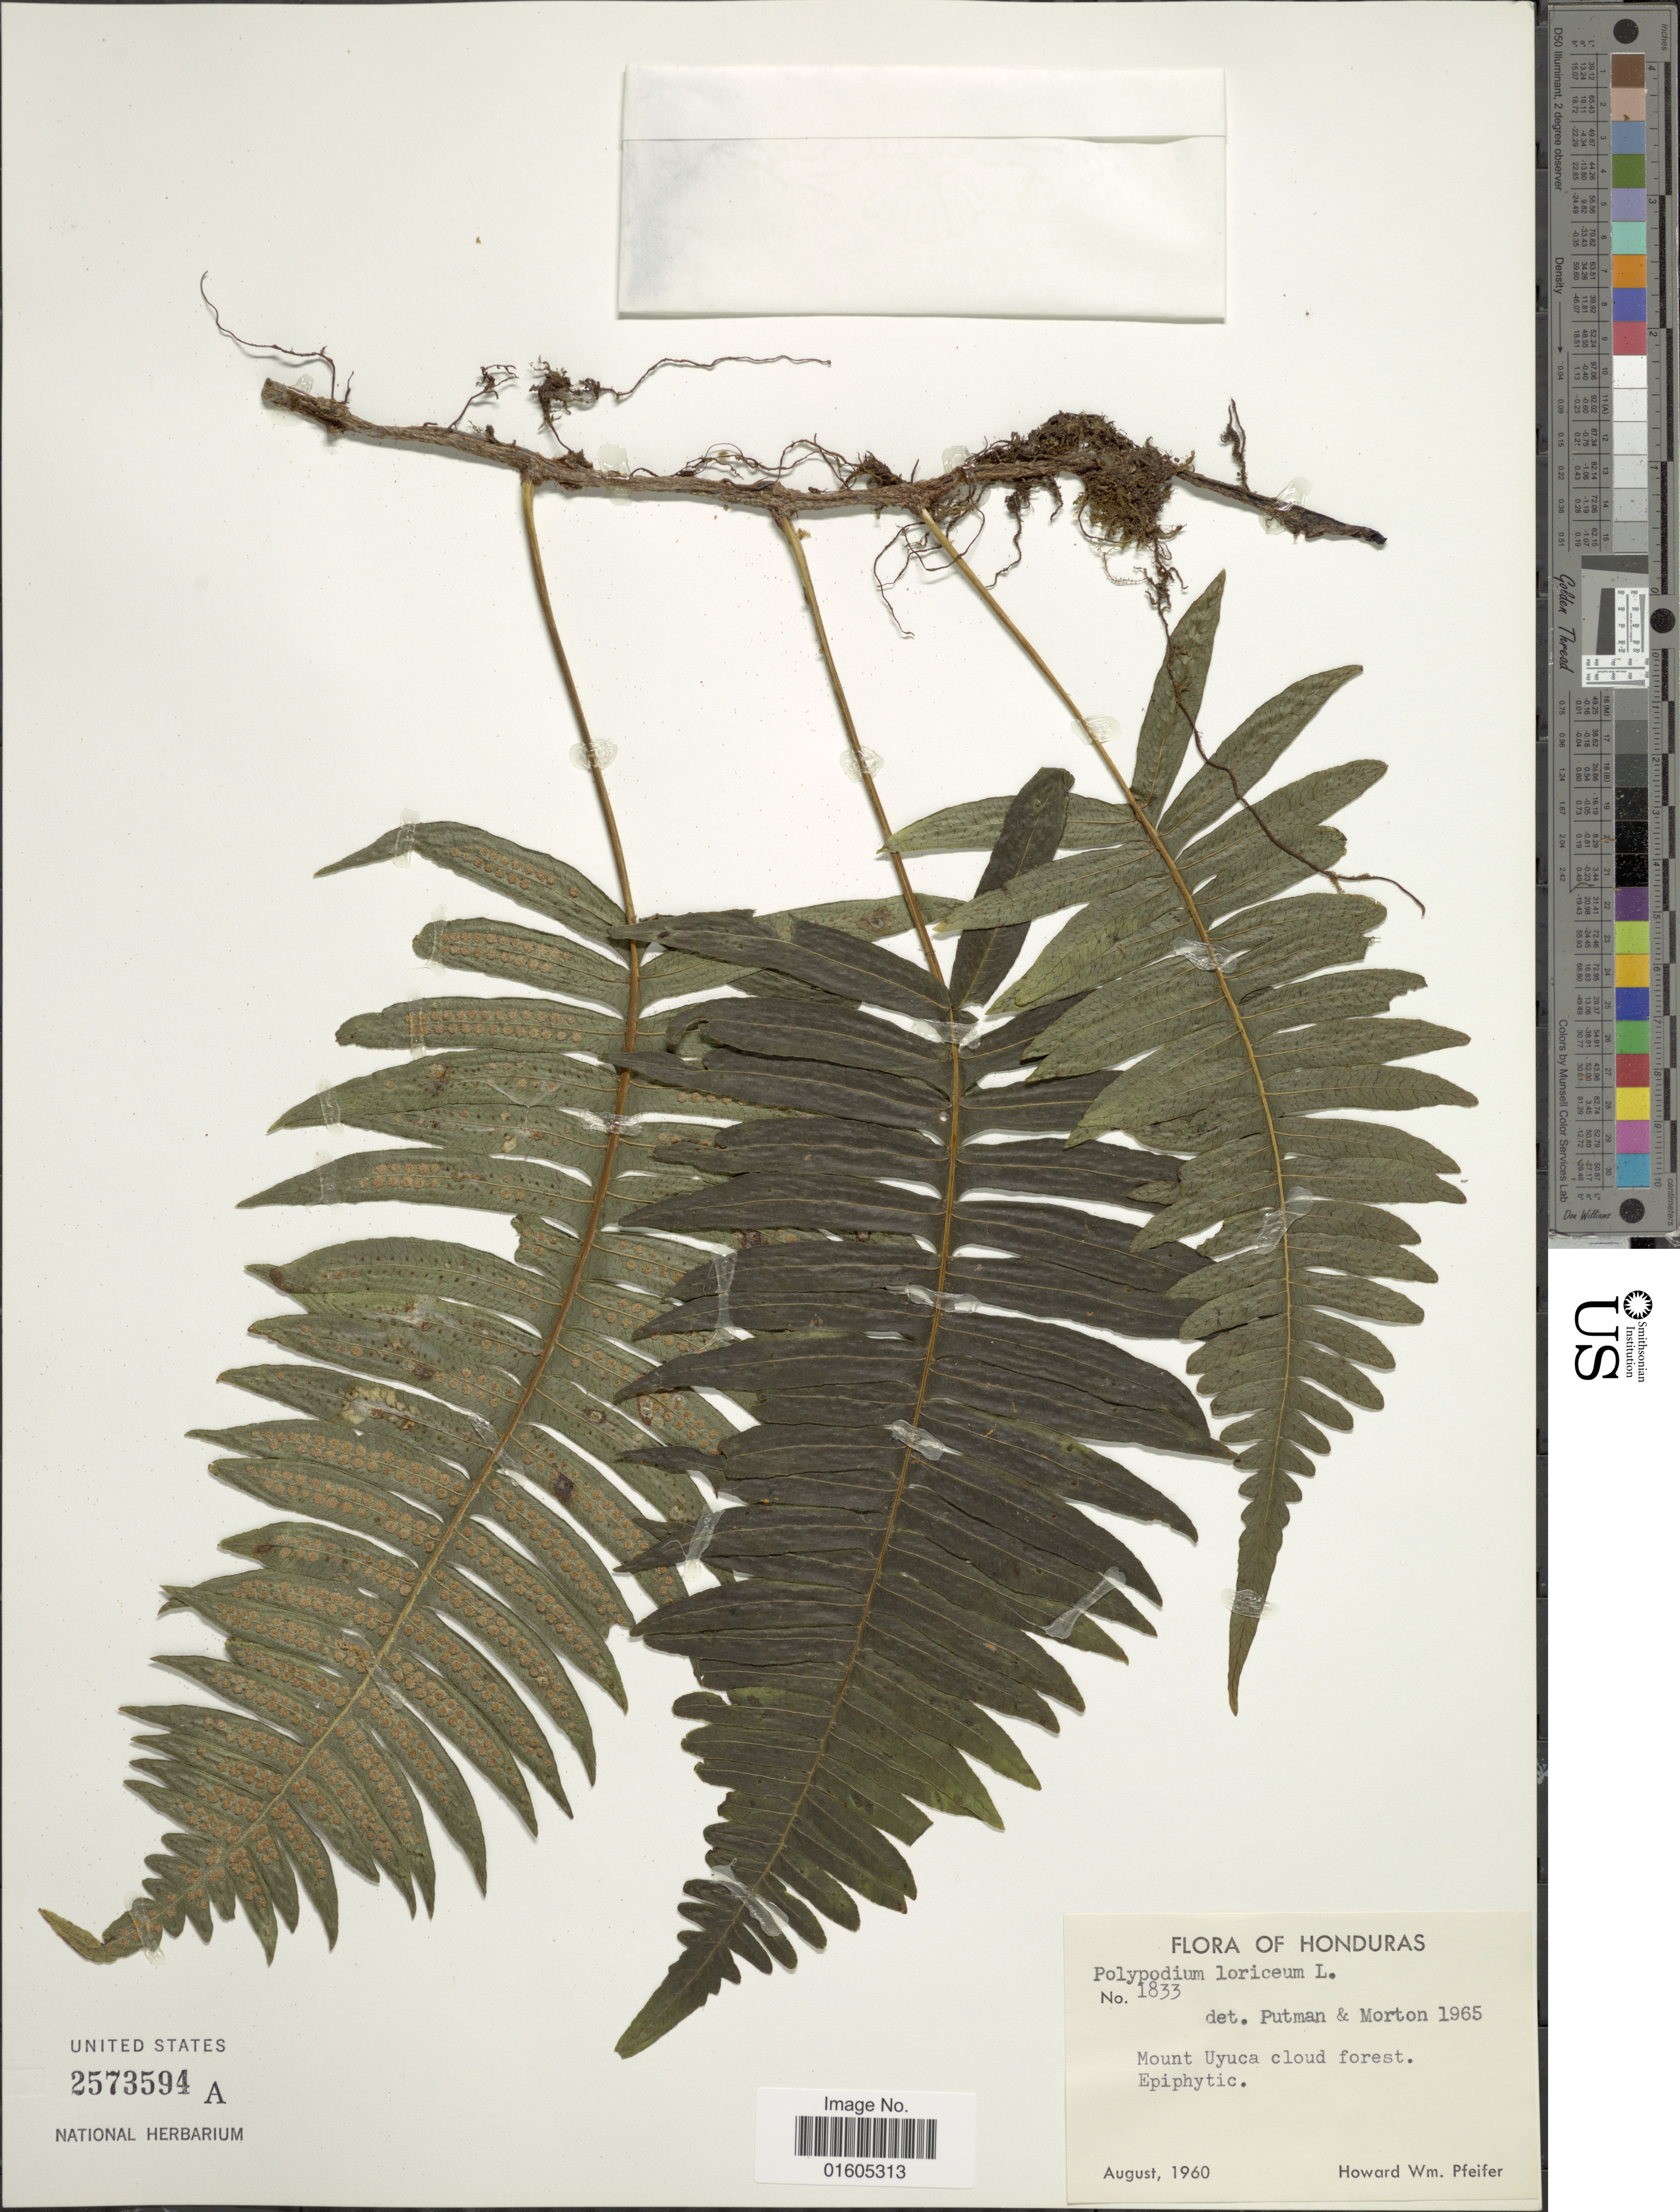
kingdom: Plantae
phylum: Tracheophyta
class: Polypodiopsida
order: Polypodiales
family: Polypodiaceae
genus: Serpocaulon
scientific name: Serpocaulon loriceum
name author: (L.) A.R. Sm.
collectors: H. W. Pfeifer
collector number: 1833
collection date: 1960-08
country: Honduras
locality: Mount Uyuca cloud forest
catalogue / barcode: US 2573594A